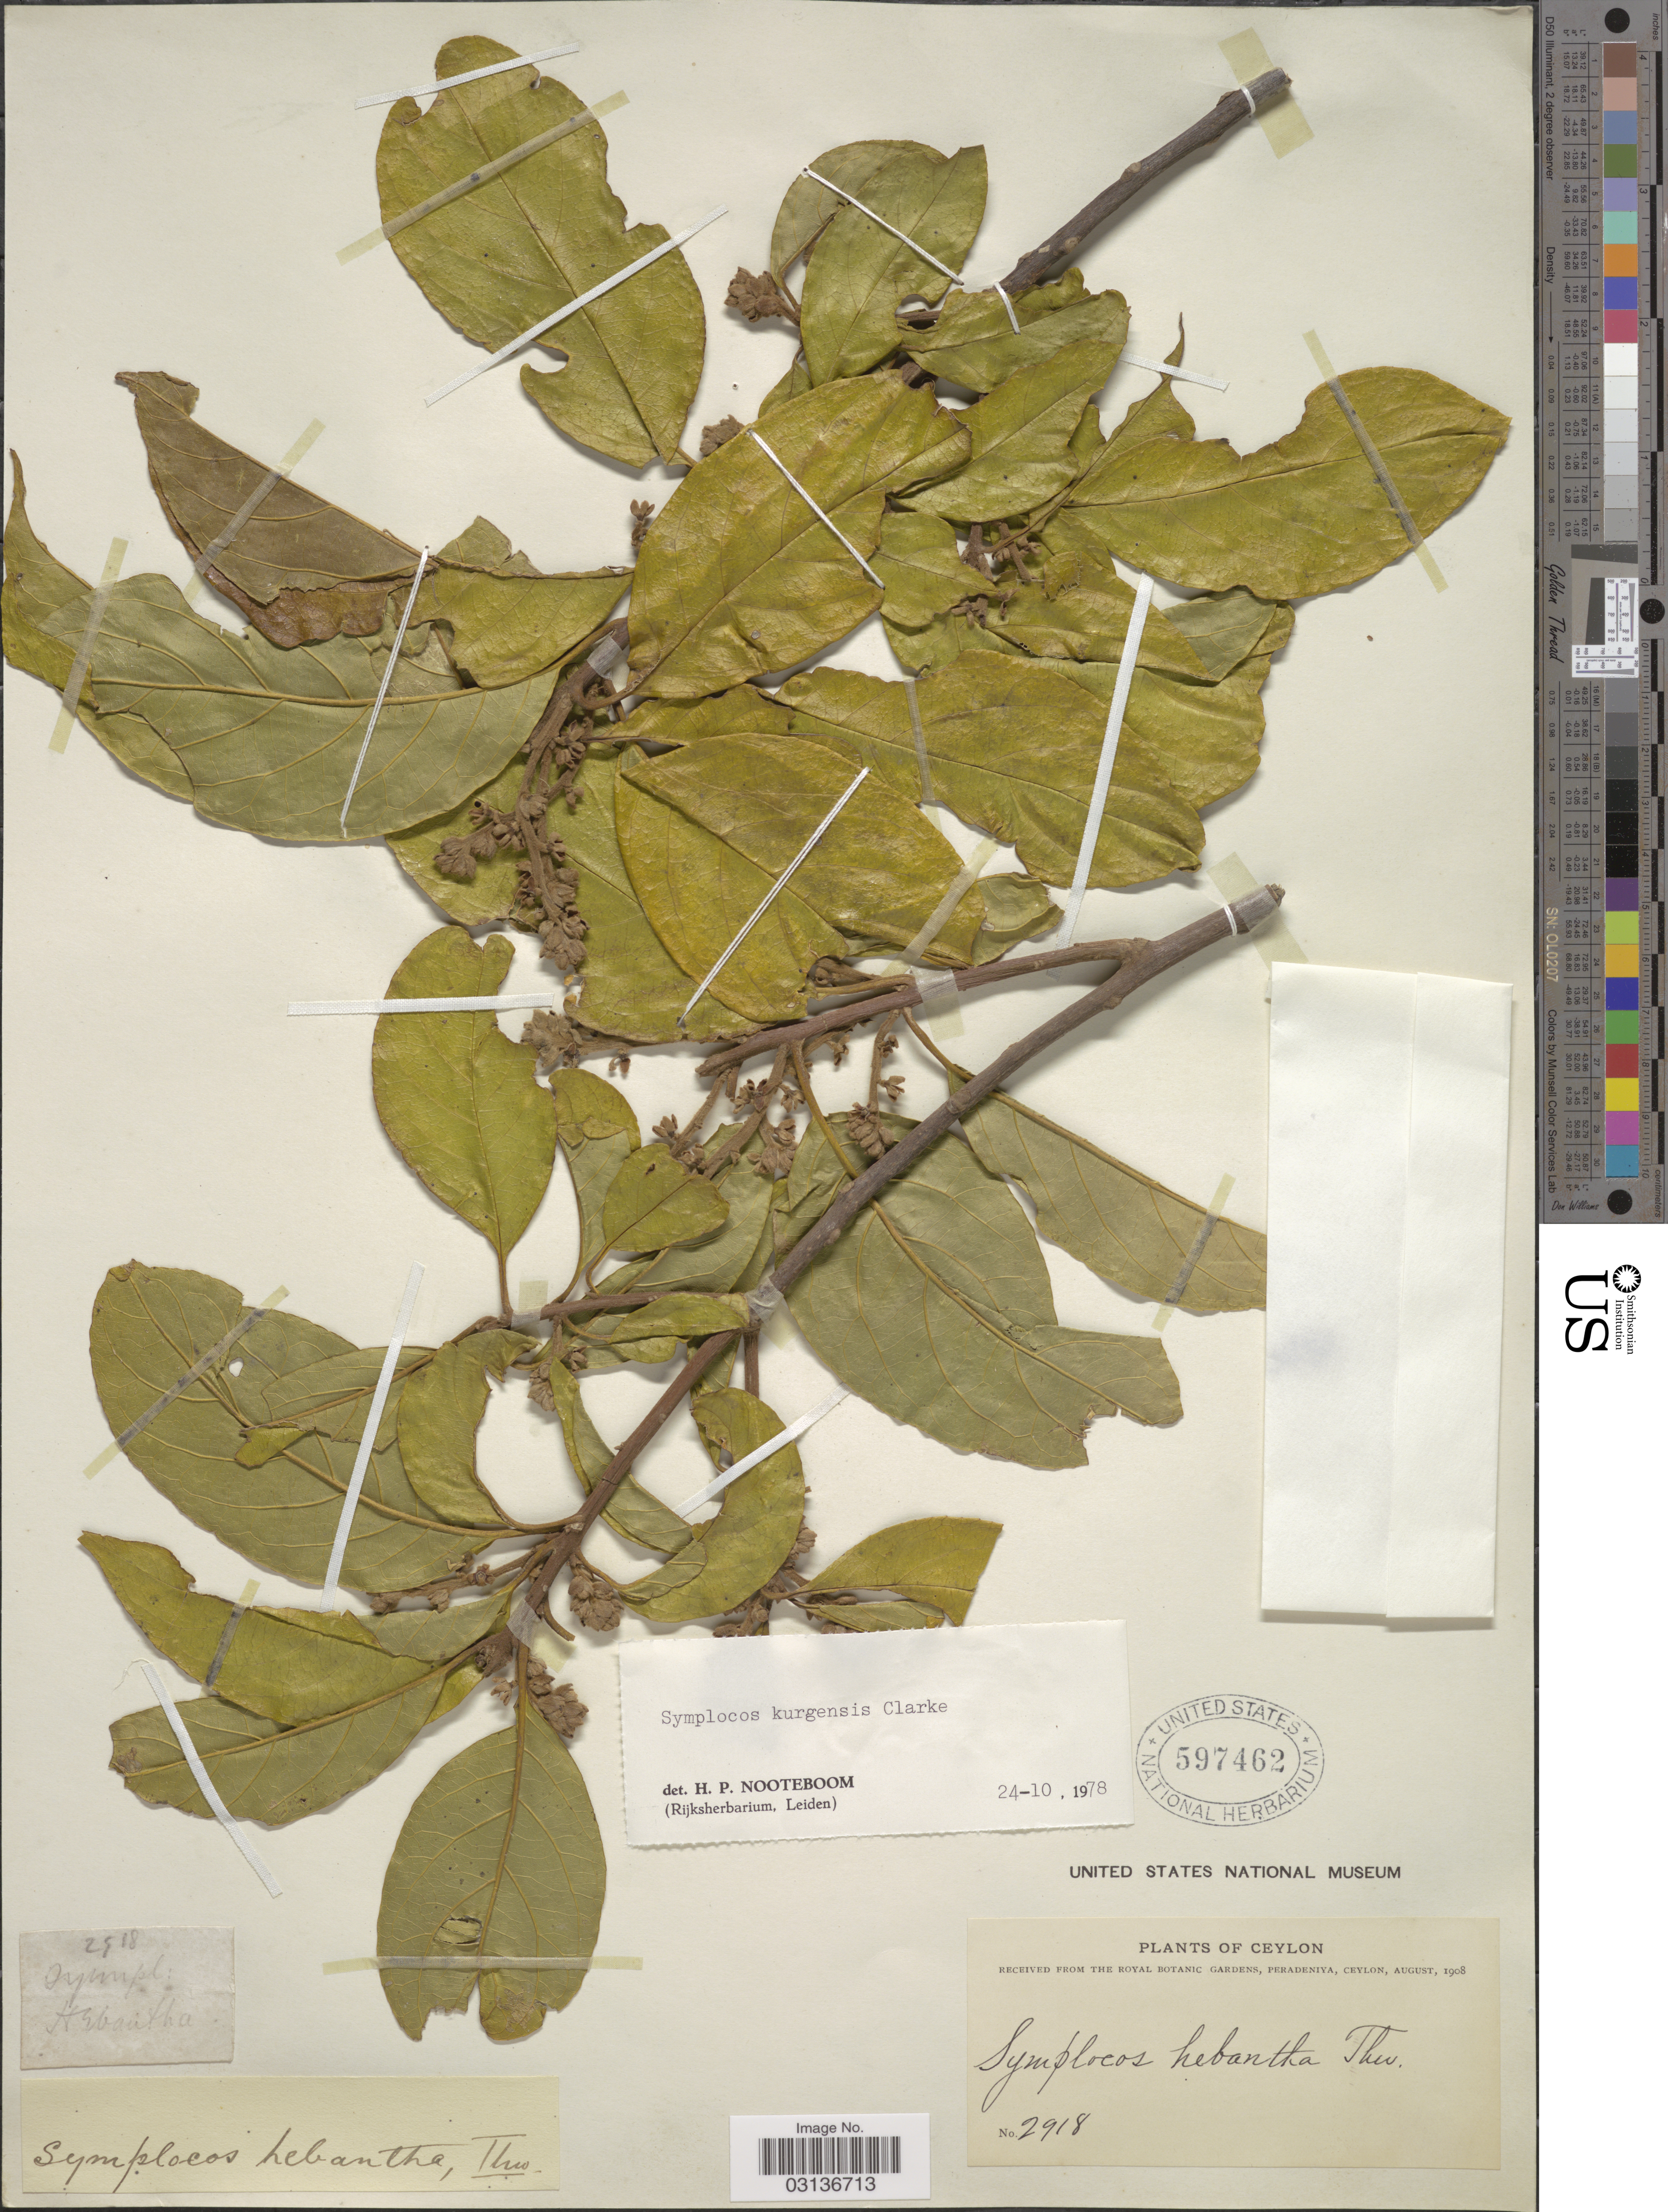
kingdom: Plantae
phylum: Tracheophyta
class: Magnoliopsida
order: Ericales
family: Symplocaceae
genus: Symplocos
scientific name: Symplocos kurgensis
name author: C.B. Clarke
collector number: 2918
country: Sri Lanka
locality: Ceylon.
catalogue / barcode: US 597462